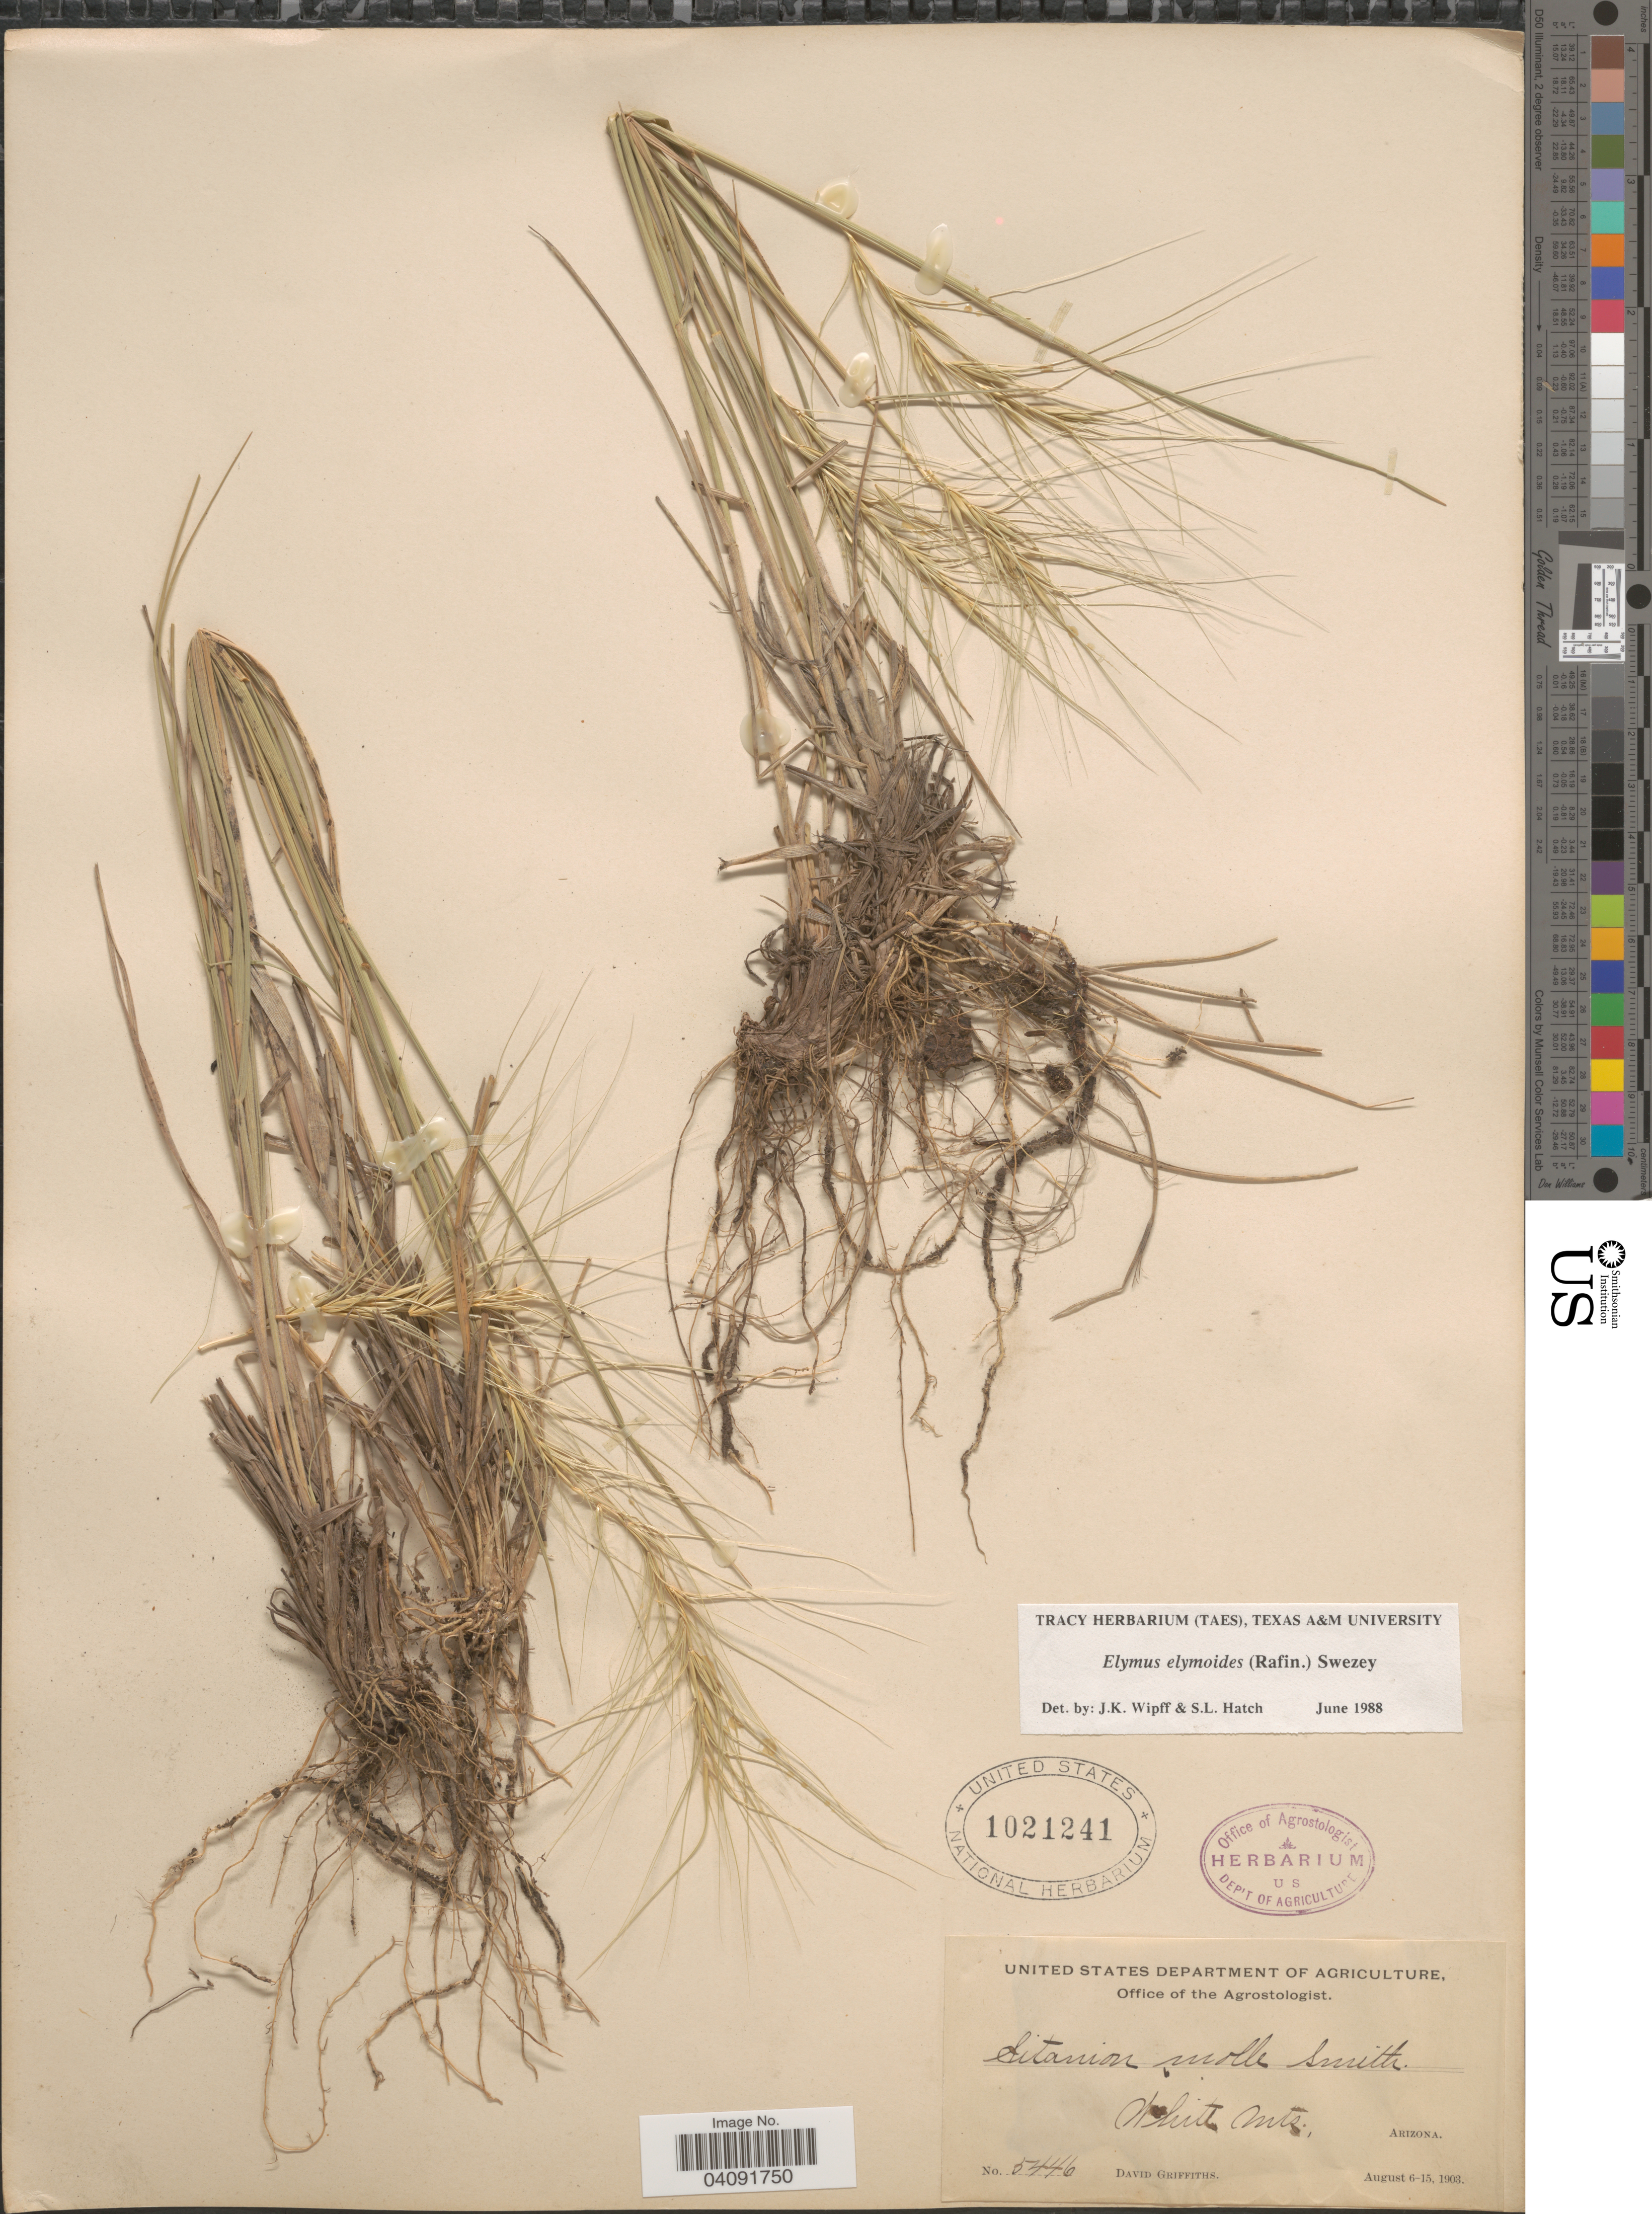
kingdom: Plantae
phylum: Tracheophyta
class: Liliopsida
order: Poales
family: Poaceae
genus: Elymus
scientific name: Elymus elymoides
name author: (Raf.) Swezey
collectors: D. Griffiths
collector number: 5446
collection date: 1903-08-06/1903-08-15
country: United States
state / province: Arizona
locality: White Mts.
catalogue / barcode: US 1021241